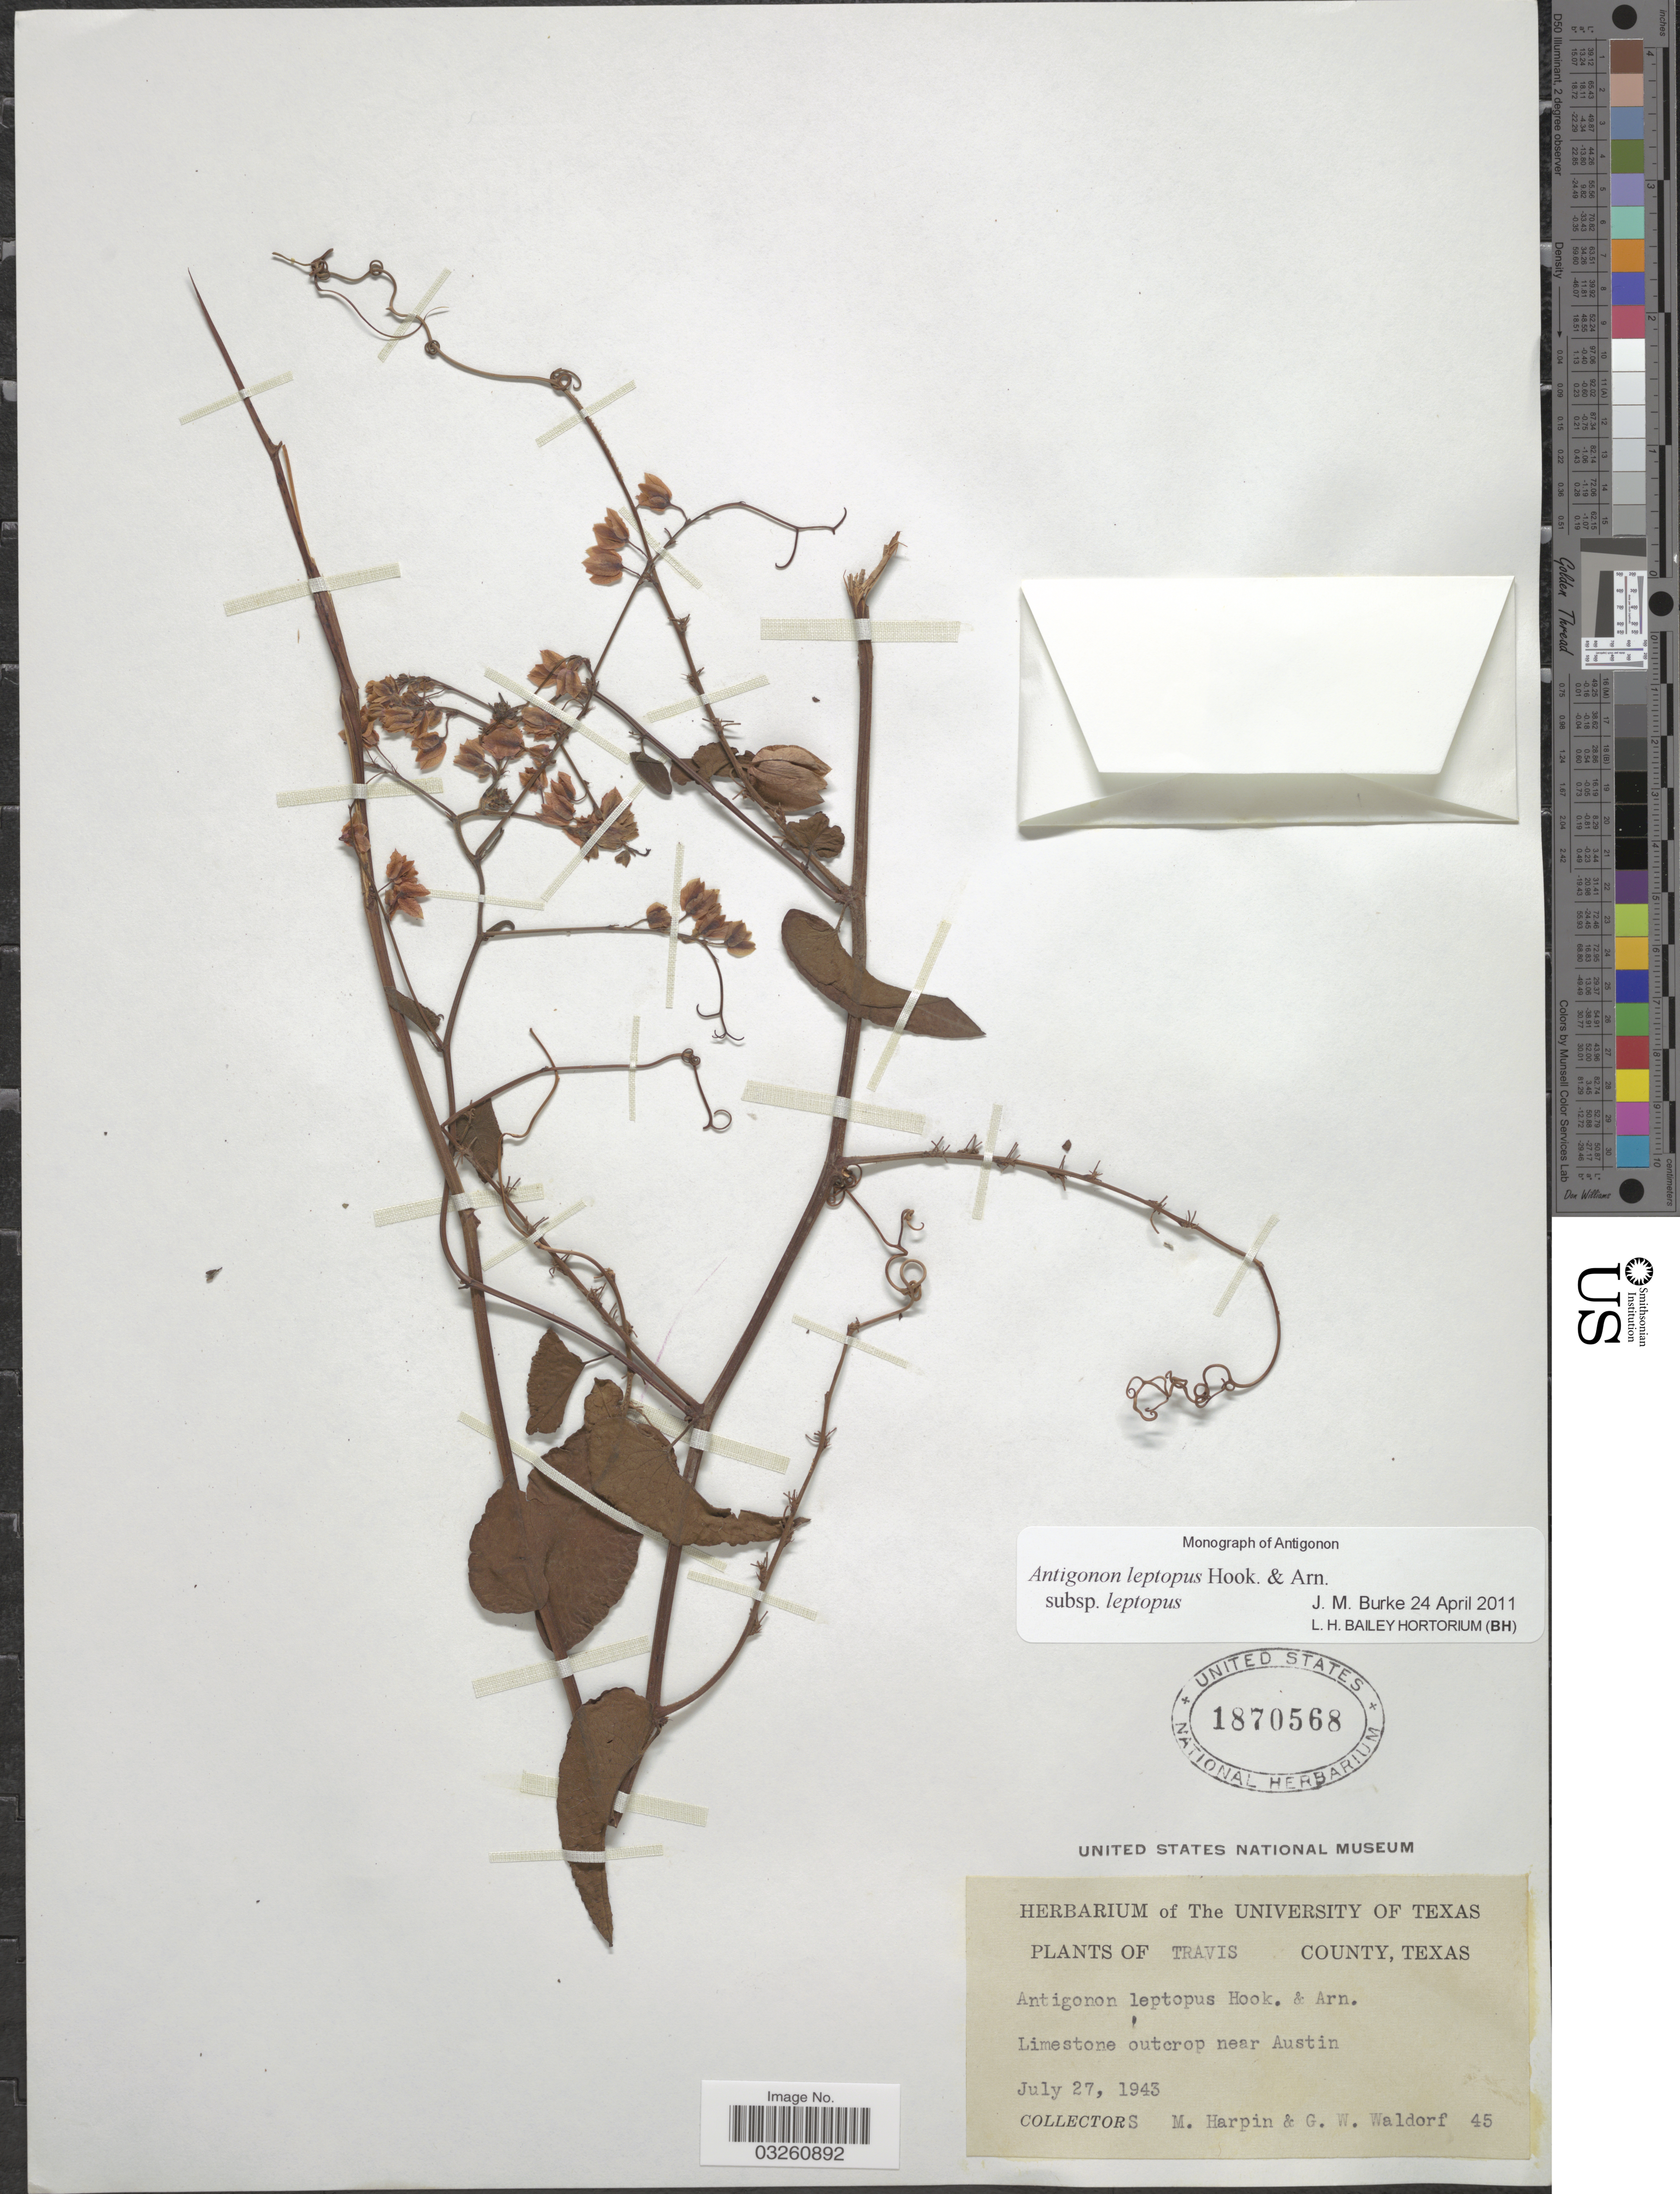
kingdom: Plantae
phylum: Tracheophyta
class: Magnoliopsida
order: Caryophyllales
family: Polygonaceae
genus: Antigonon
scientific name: Antigonon leptopus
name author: Hook. & Arn.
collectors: M. Harpin & G. Waldorf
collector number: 45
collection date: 1943-07-27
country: United States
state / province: Texas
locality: Travis County. Limestone outcrop near Austin.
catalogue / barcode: US 1870568